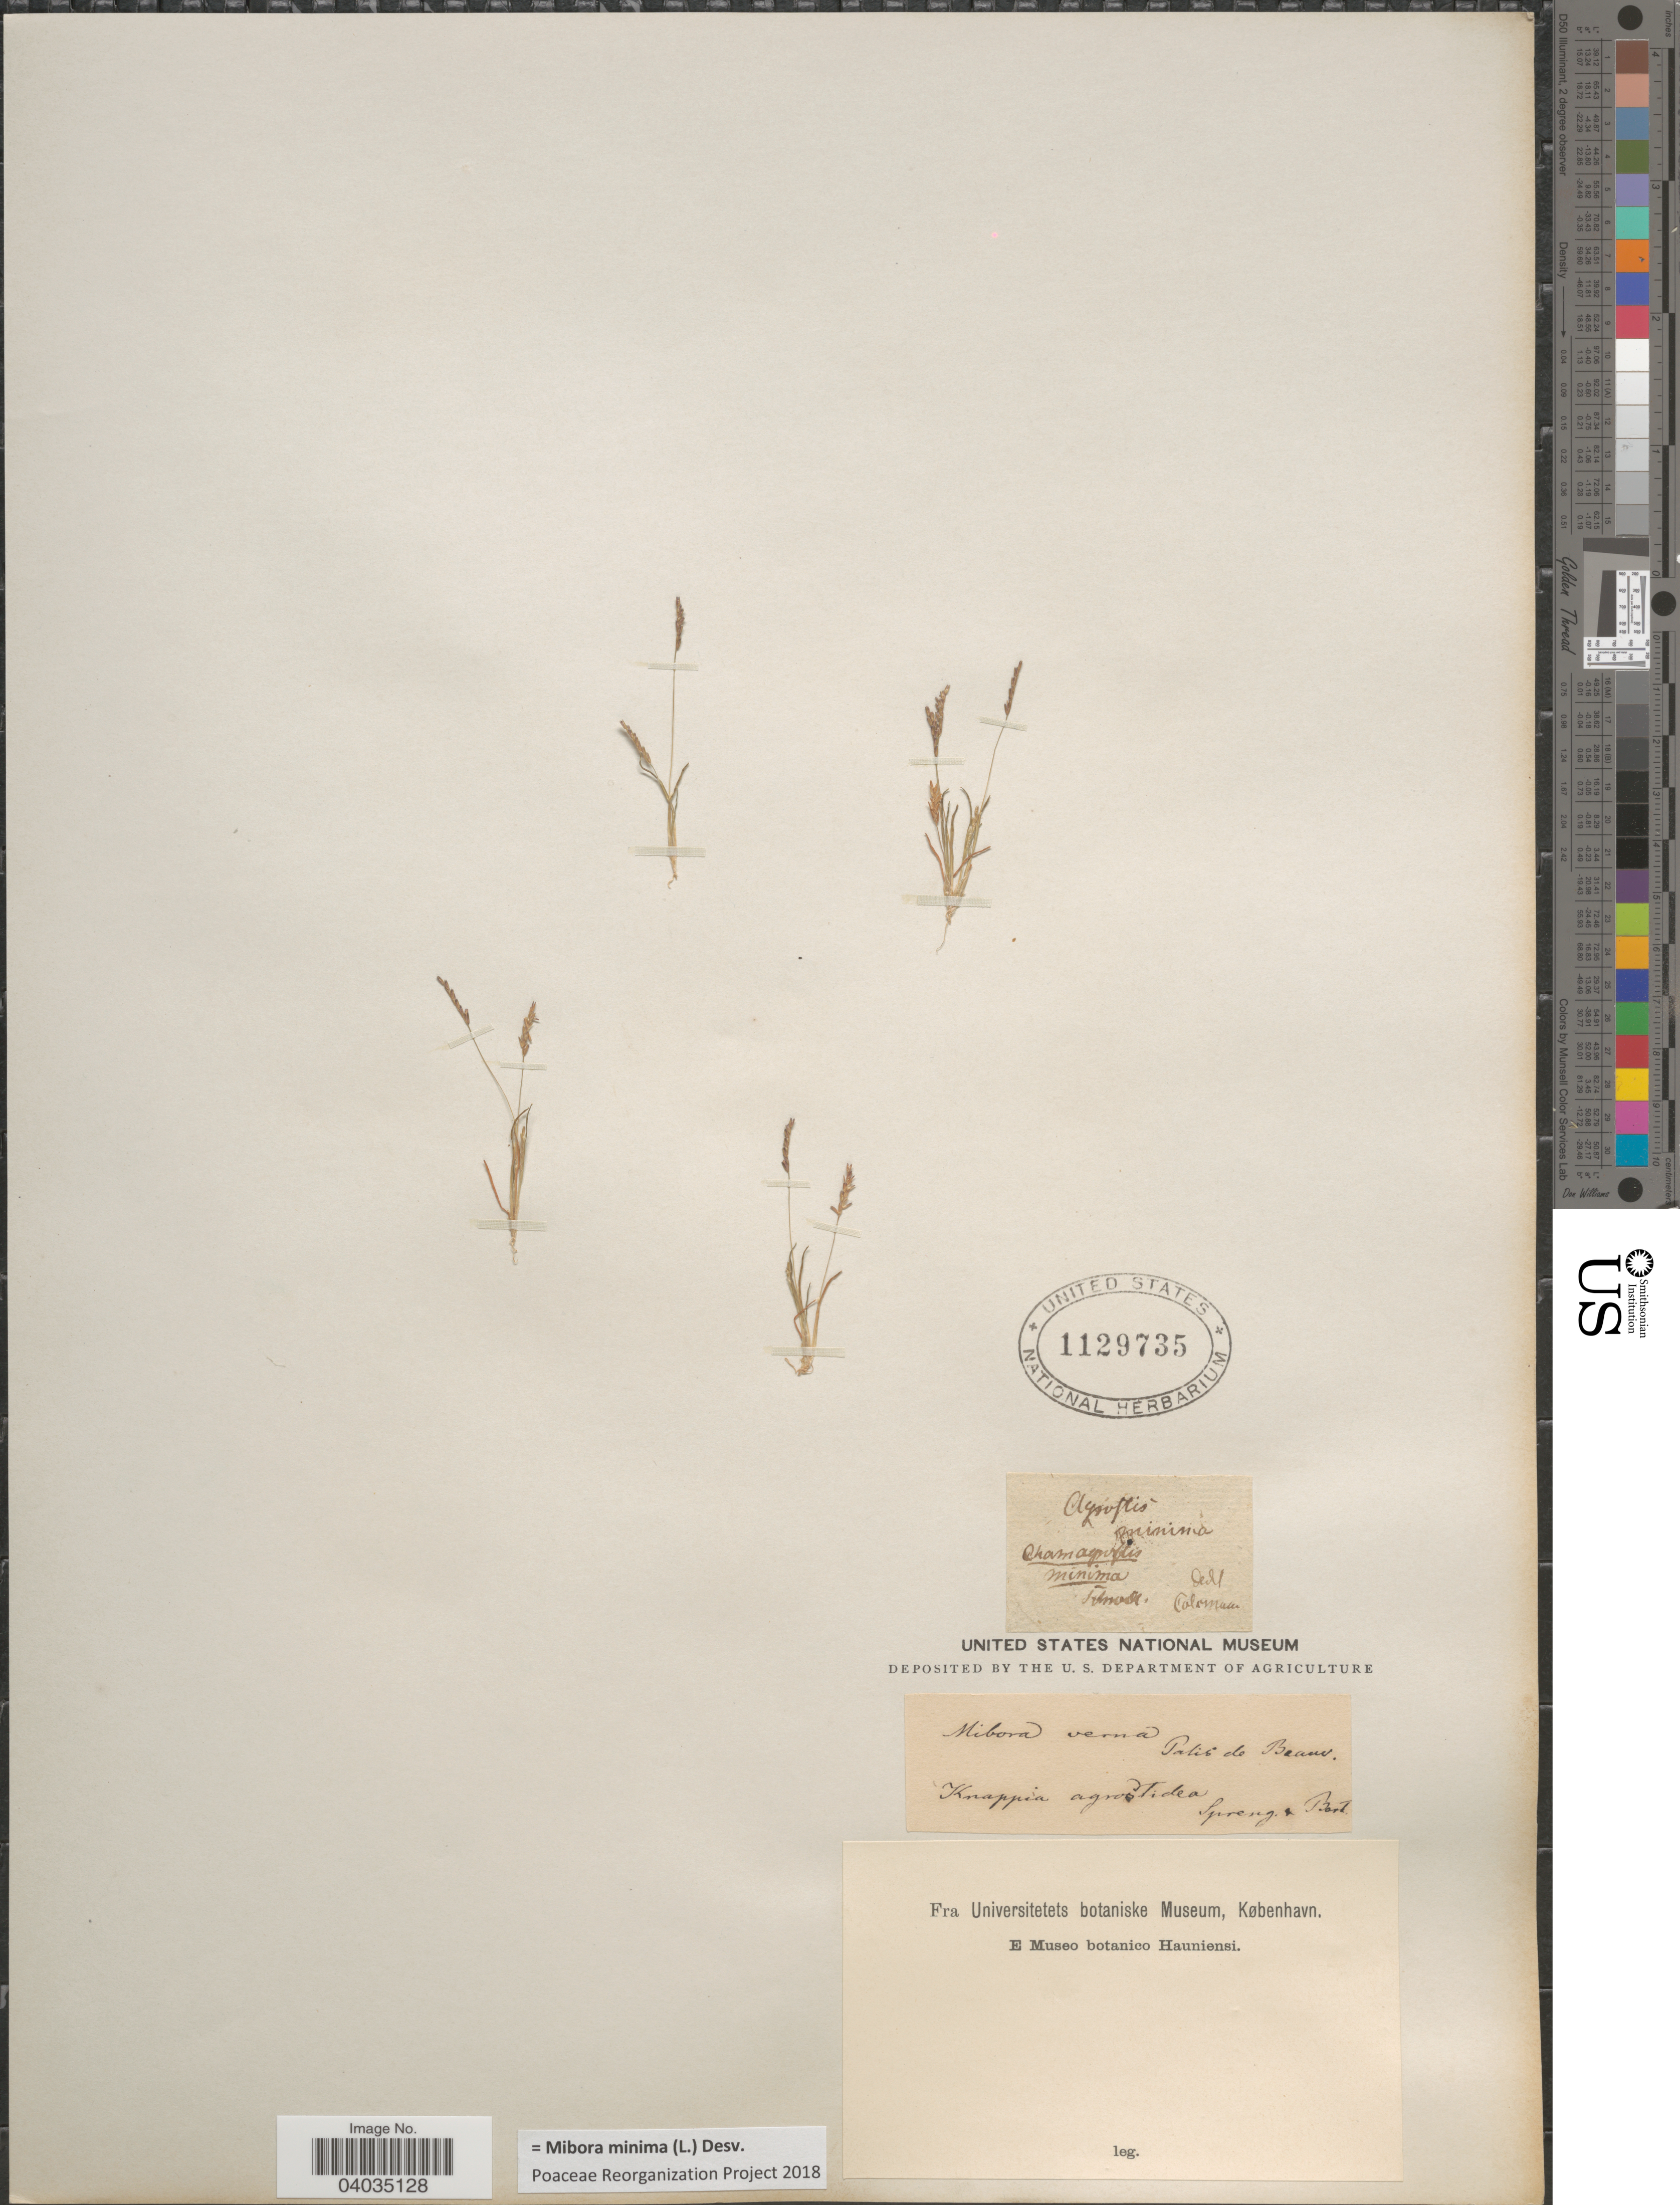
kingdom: Plantae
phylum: Tracheophyta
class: Liliopsida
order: Poales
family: Poaceae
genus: Mibora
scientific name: Mibora minima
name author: (L.) Desv.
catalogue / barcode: US 1129735